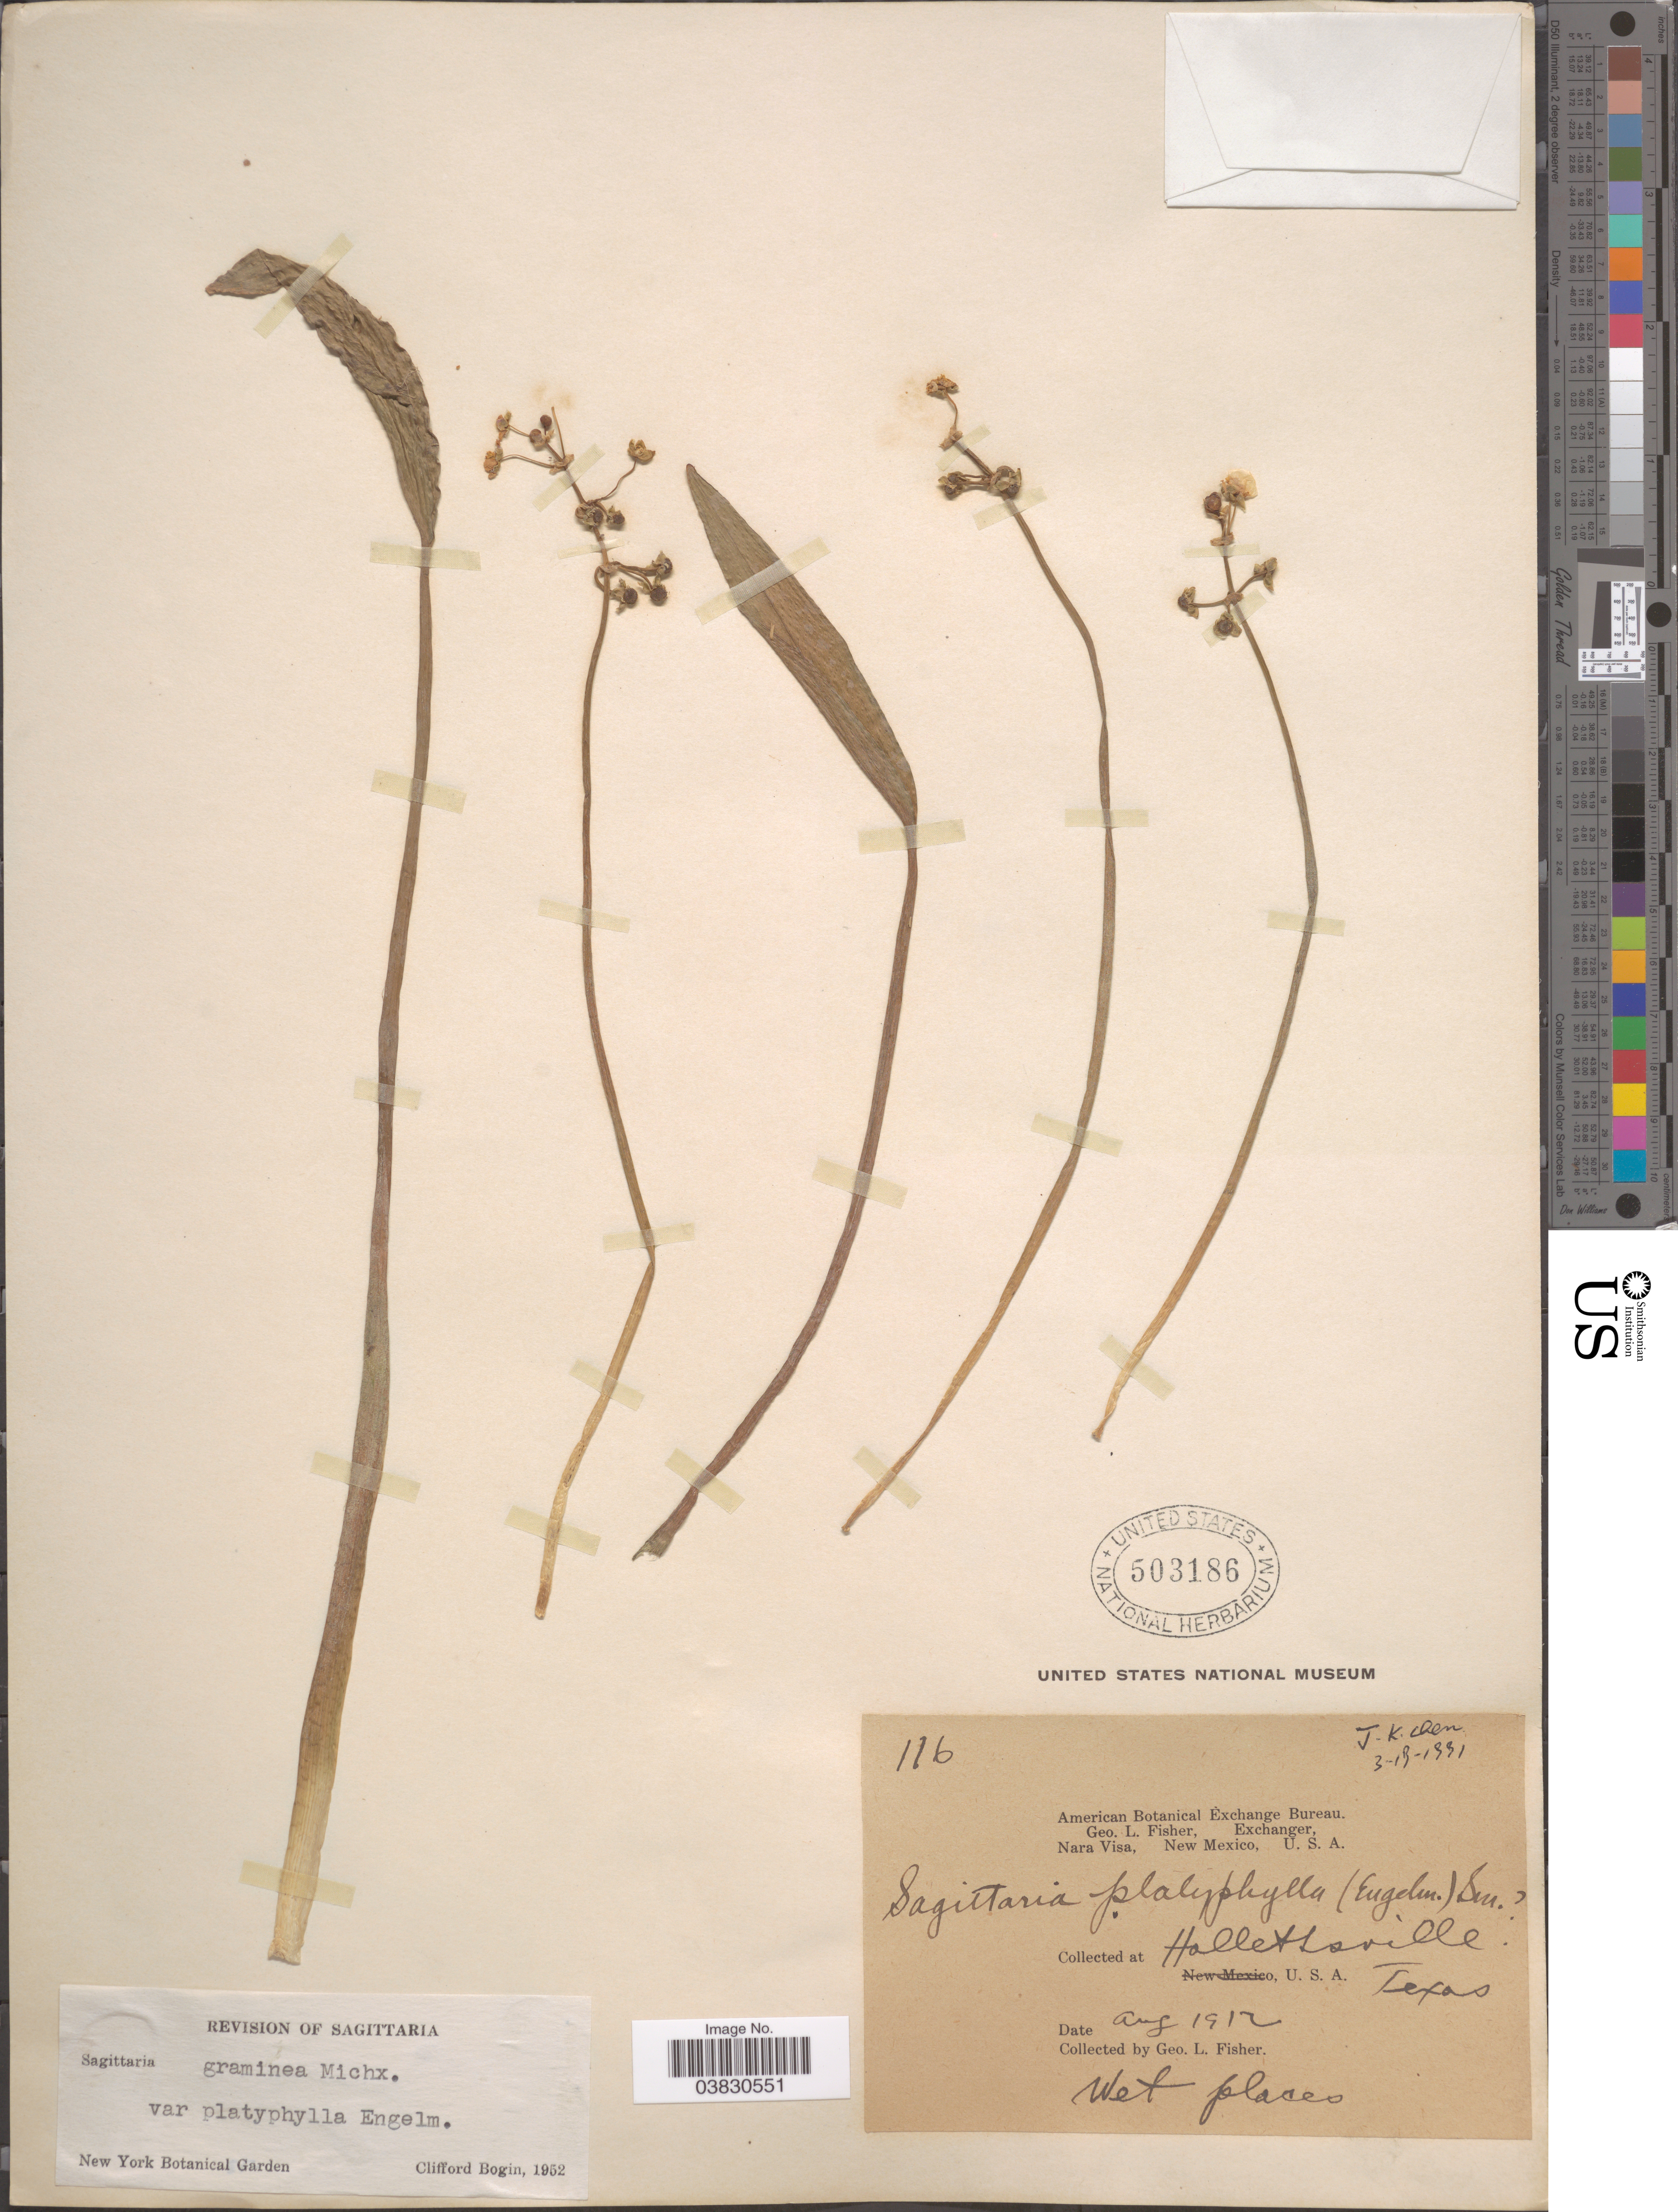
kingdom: Plantae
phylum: Tracheophyta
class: Liliopsida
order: Alismatales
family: Alismataceae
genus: Sagittaria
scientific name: Sagittaria platyphylla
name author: (Englem.) J.G. Sm.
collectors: G. L. Fisher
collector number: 116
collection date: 1912-08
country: United States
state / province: Texas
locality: Hallettsville.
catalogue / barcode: US 503186